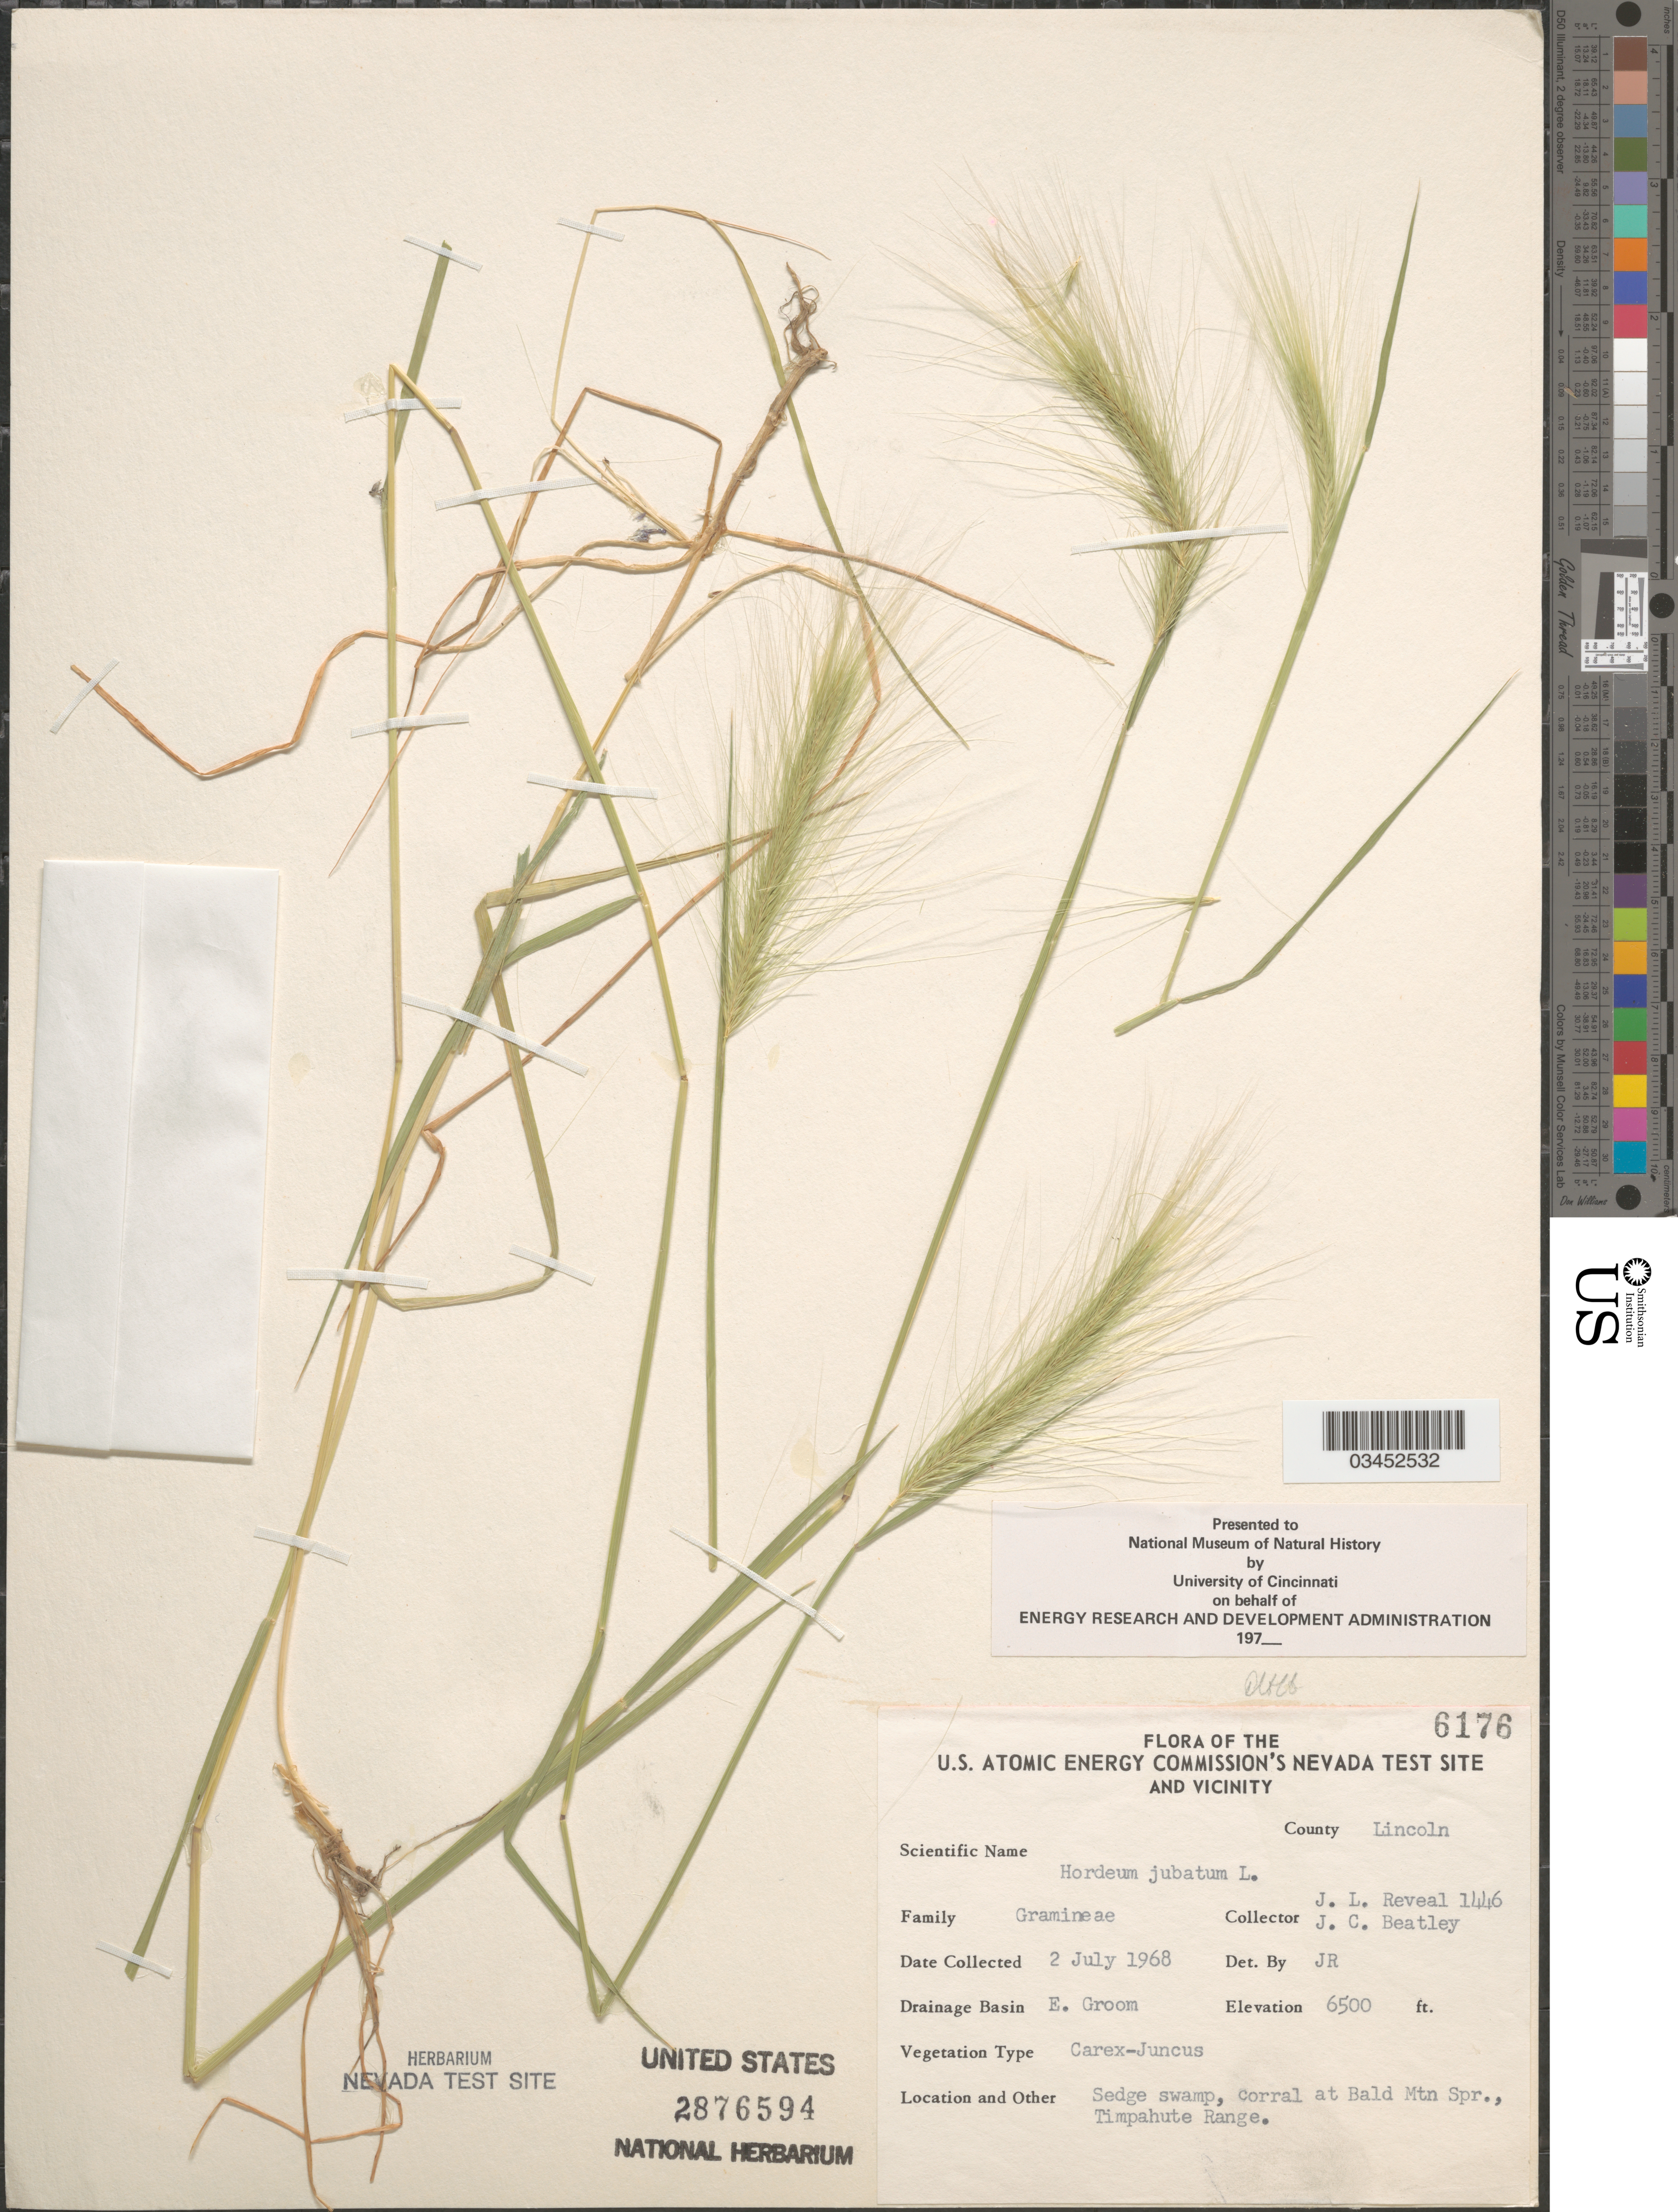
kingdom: Plantae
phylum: Tracheophyta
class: Liliopsida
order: Poales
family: Poaceae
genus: Hordeum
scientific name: Hordeum jubatum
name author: L.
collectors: J. L. Reveal & J. C. Beatley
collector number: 1446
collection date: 1968-07-02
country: United States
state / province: Nevada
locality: U.S. Atomic Energy Commission's Nevada Test Site and Vicinity. County Lincoln. Drainage Basin E.Groom. Sedge swamp, corral at Bald Mtn Spr., Timpahute Range.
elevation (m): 1981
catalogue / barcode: US 2876594